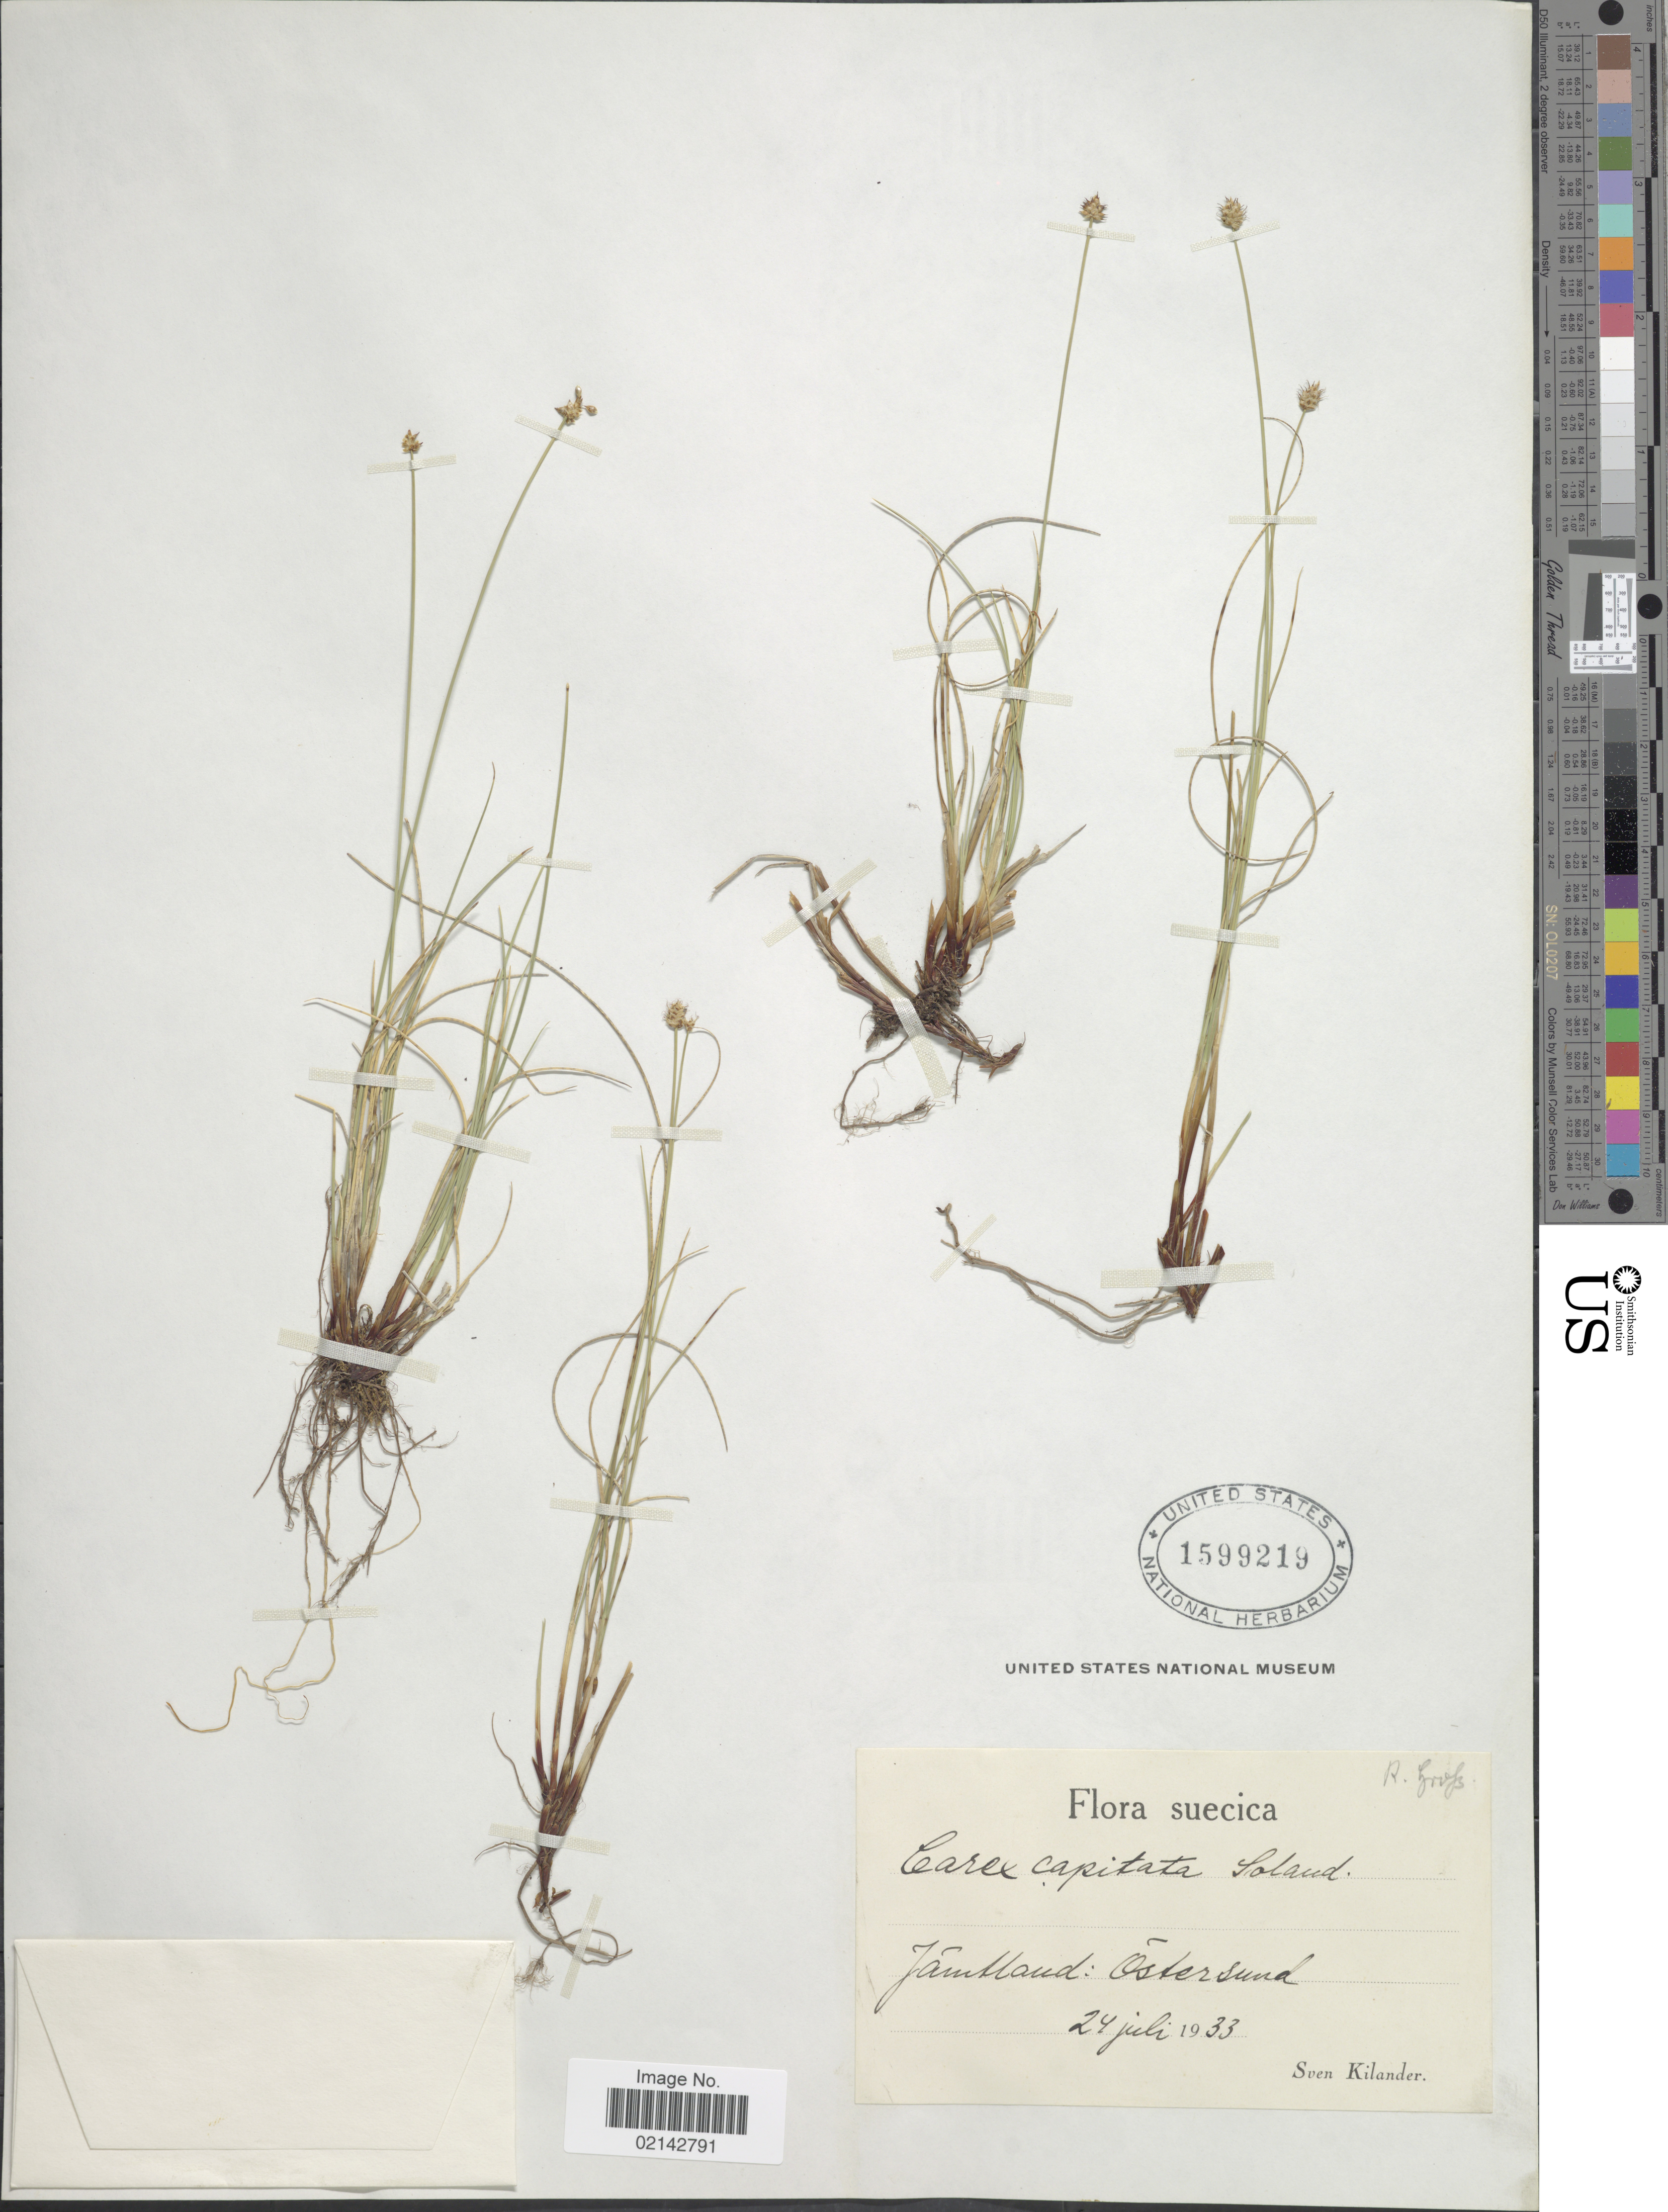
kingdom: Plantae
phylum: Tracheophyta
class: Liliopsida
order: Poales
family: Cyperaceae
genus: Carex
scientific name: Carex capitata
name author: L.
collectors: S. Kilander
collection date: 1933-07-24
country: Sweden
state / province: Jämtland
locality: Suecica, Ostersund.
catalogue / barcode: US 1599219